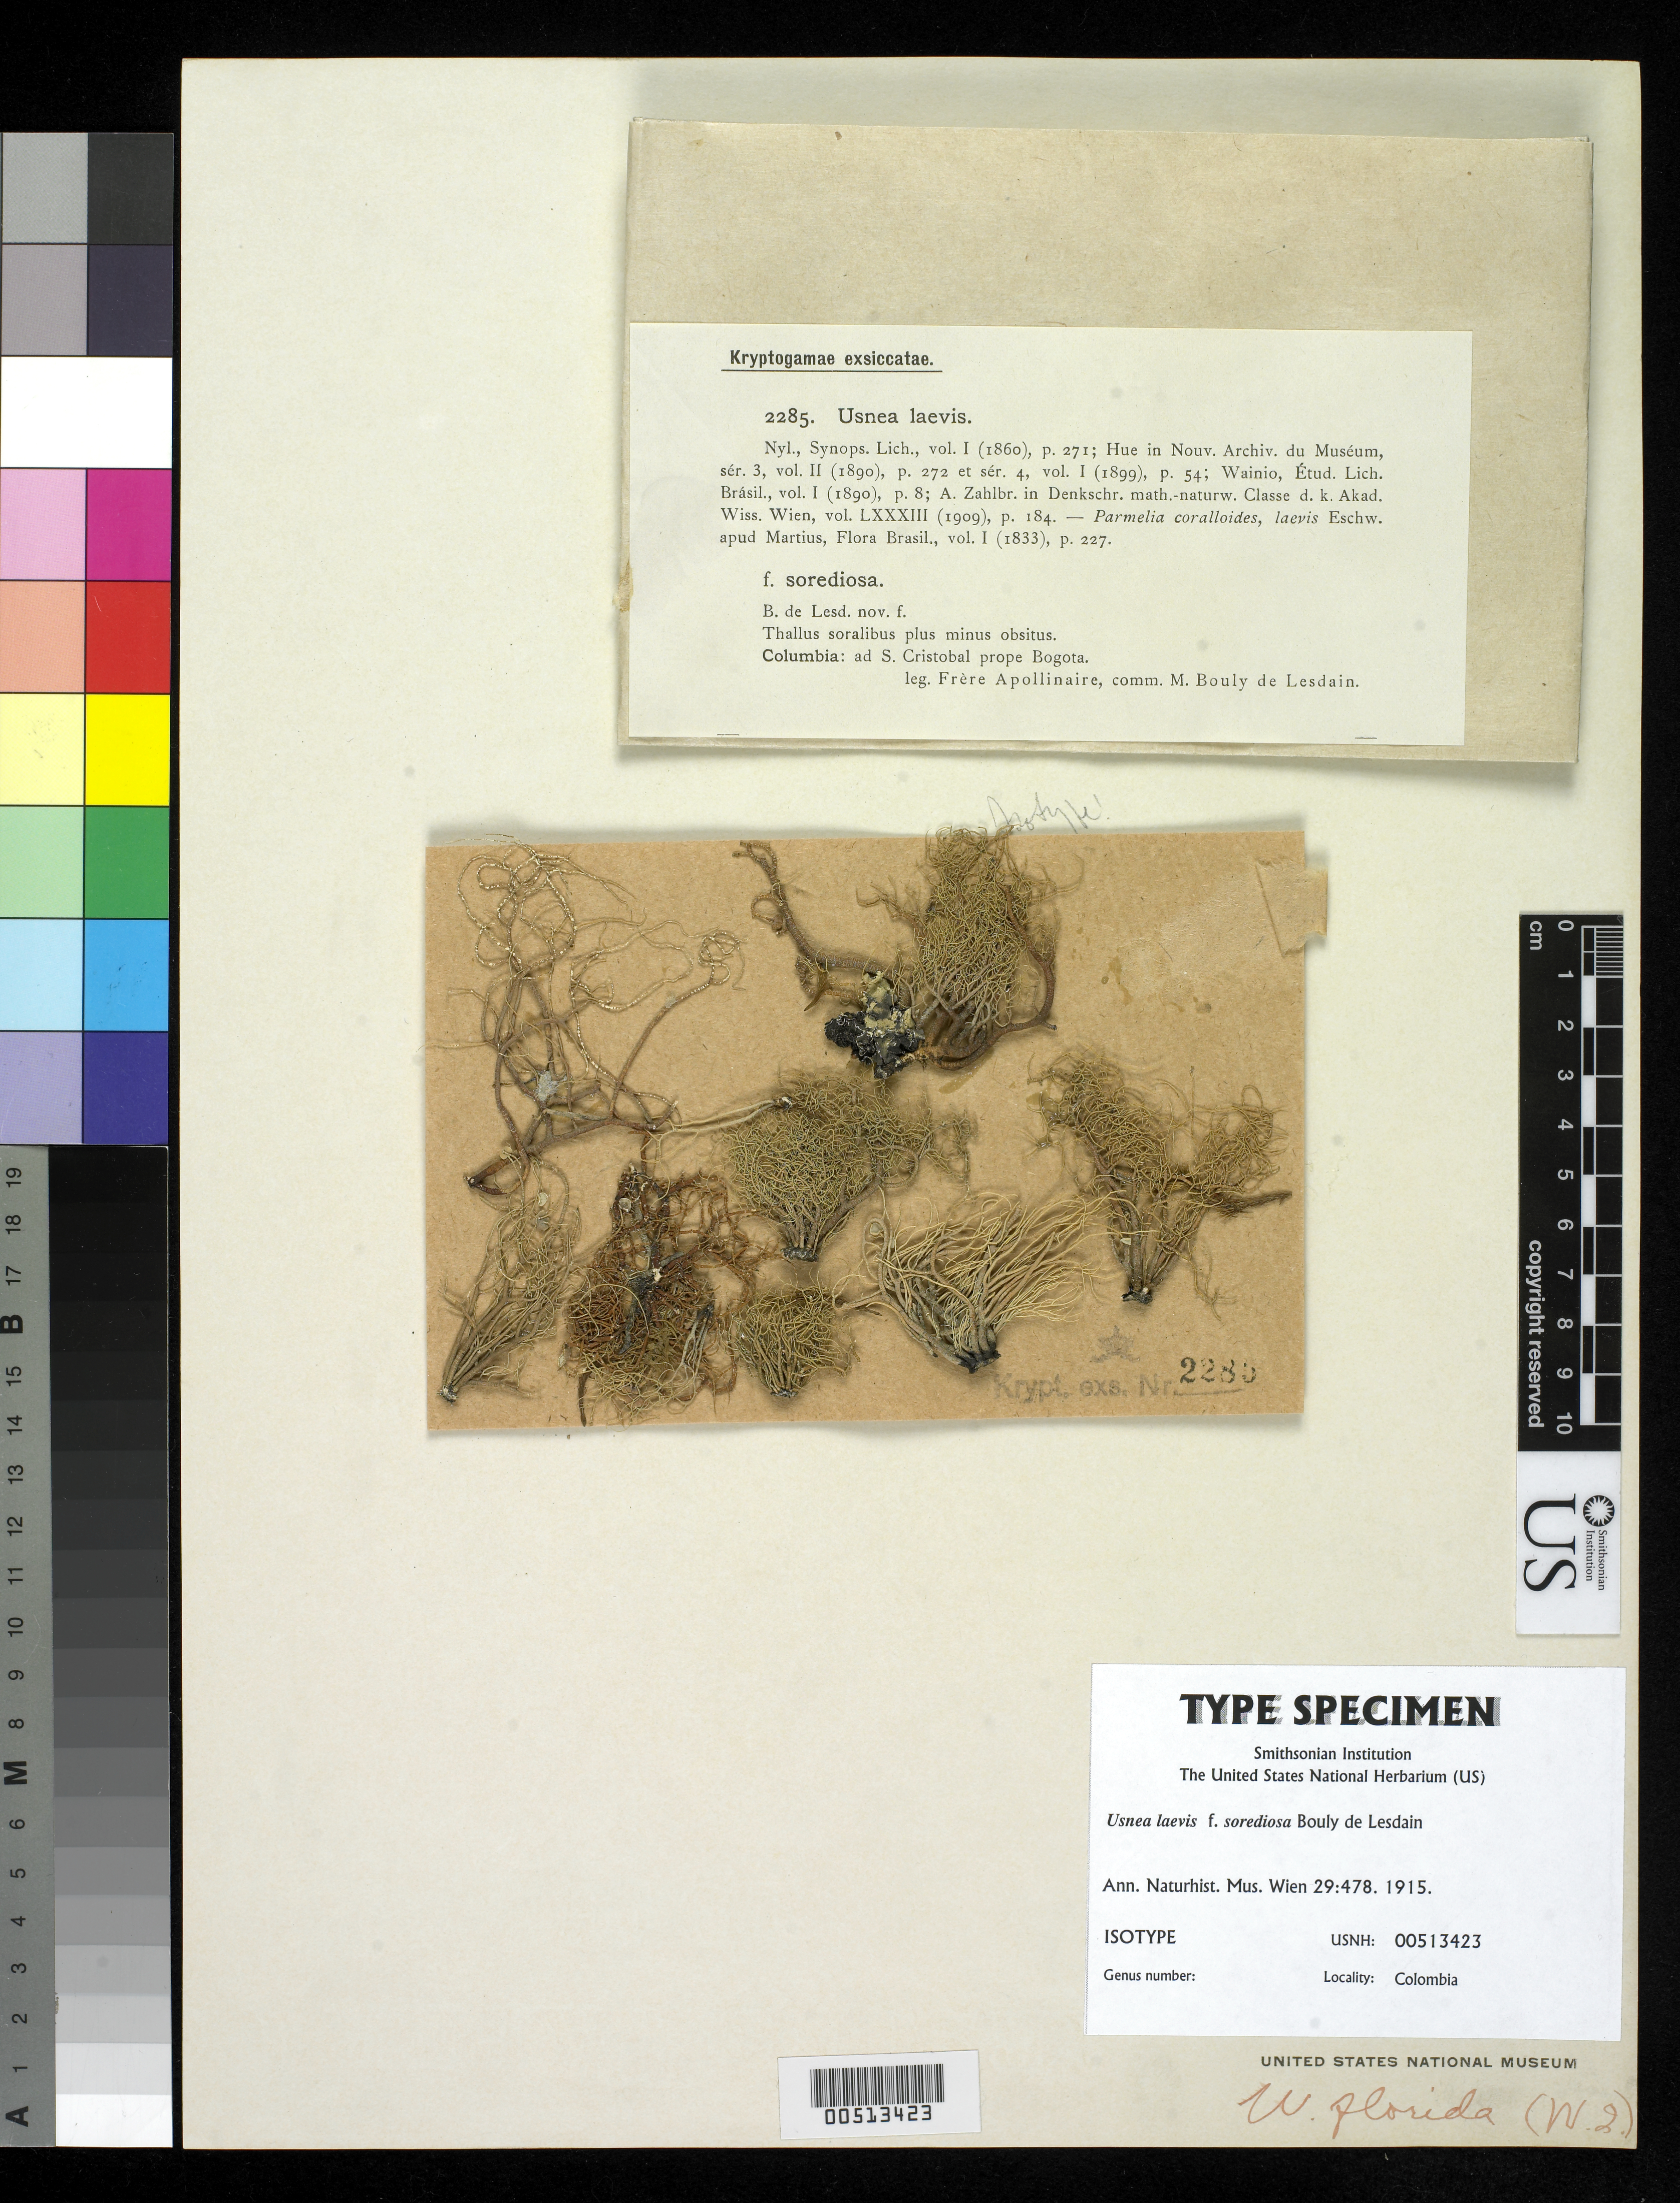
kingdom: Fungi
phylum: Ascomycota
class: Lecanoromycetes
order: Lecanorales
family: Parmeliaceae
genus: Usnea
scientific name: Usnea laevis f. sorediosa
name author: B. de Lesd. in Zahlbr.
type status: Isotype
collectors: Bro. Apollinaire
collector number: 2285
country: Colombia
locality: Ad S. Cristobal prope Bogota. [At S. Cristobal near Bogota].